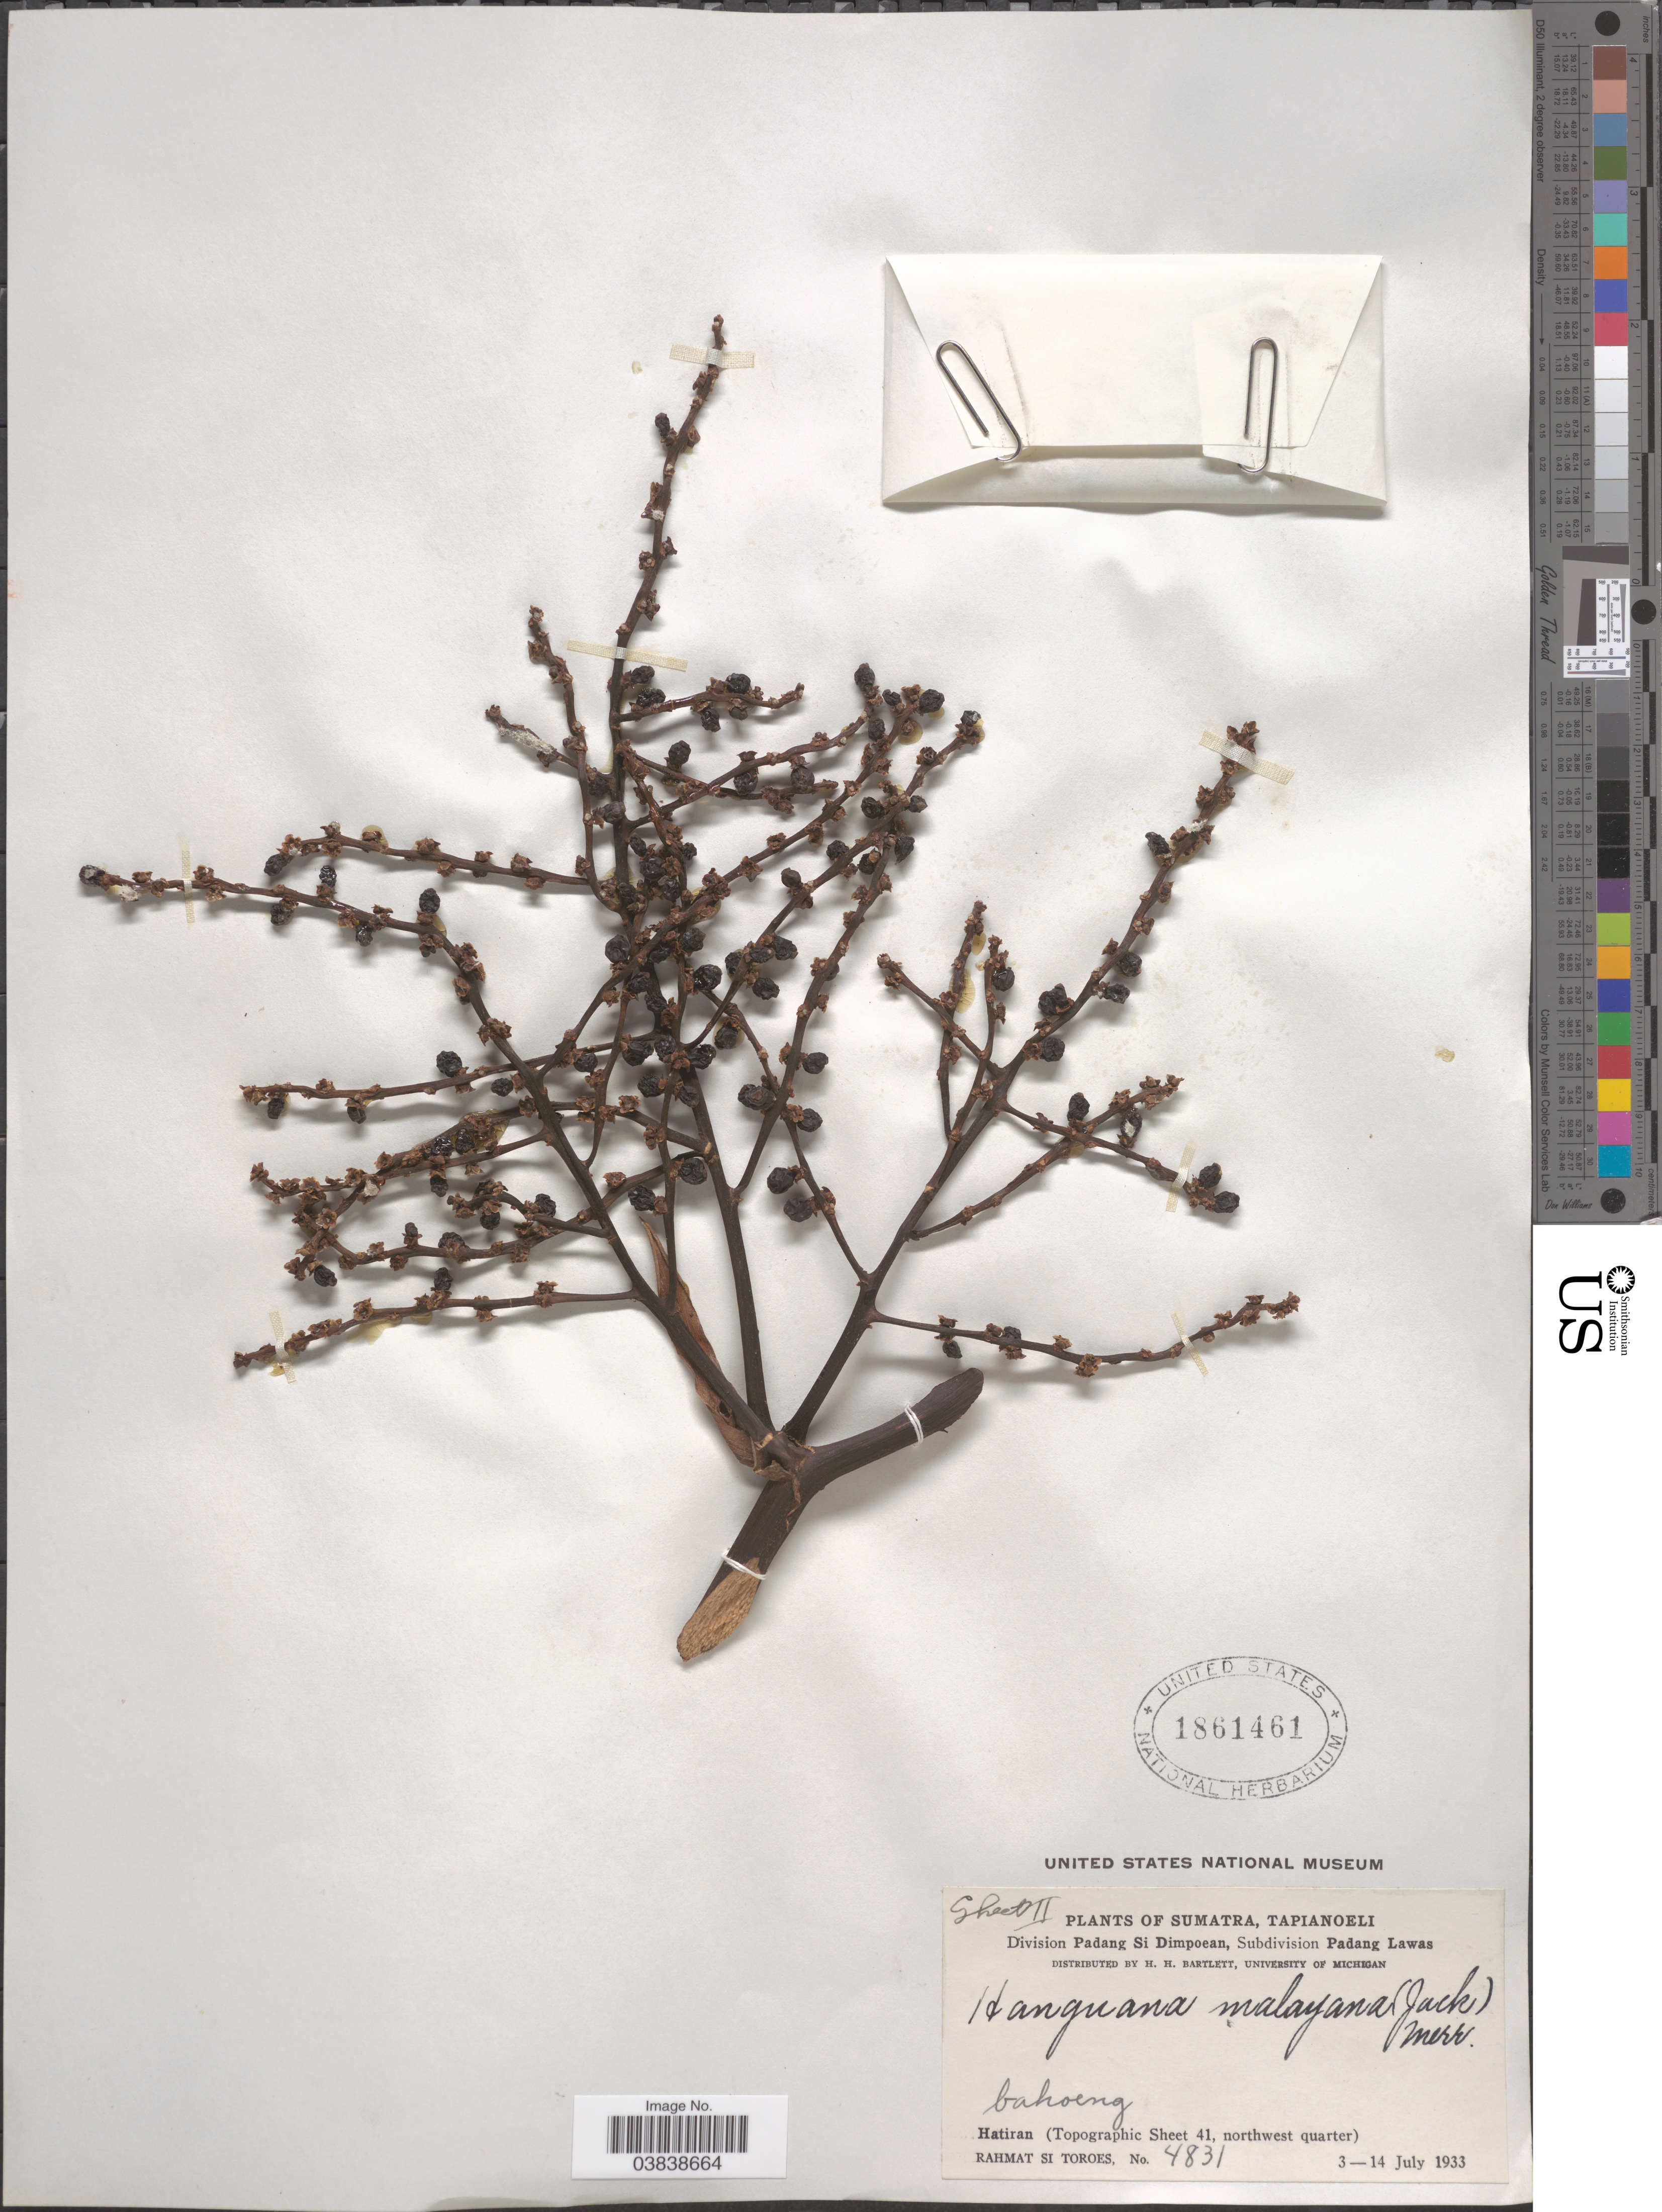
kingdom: Plantae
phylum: Tracheophyta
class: Liliopsida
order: Commelinales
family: Hanguanaceae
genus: Hanguana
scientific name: Hanguana malayana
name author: (Jack) Merr.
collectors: Rahmat Si Boeea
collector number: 4831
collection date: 1933-07-03/1933-07-14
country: Indonesia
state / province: Sumatra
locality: Tapianoeli. Division Padang Si Dimpoean, Subdivision Padang Lawas. Hatiran (Topographic Sheet 41, northwest quarter).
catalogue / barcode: US 1861461